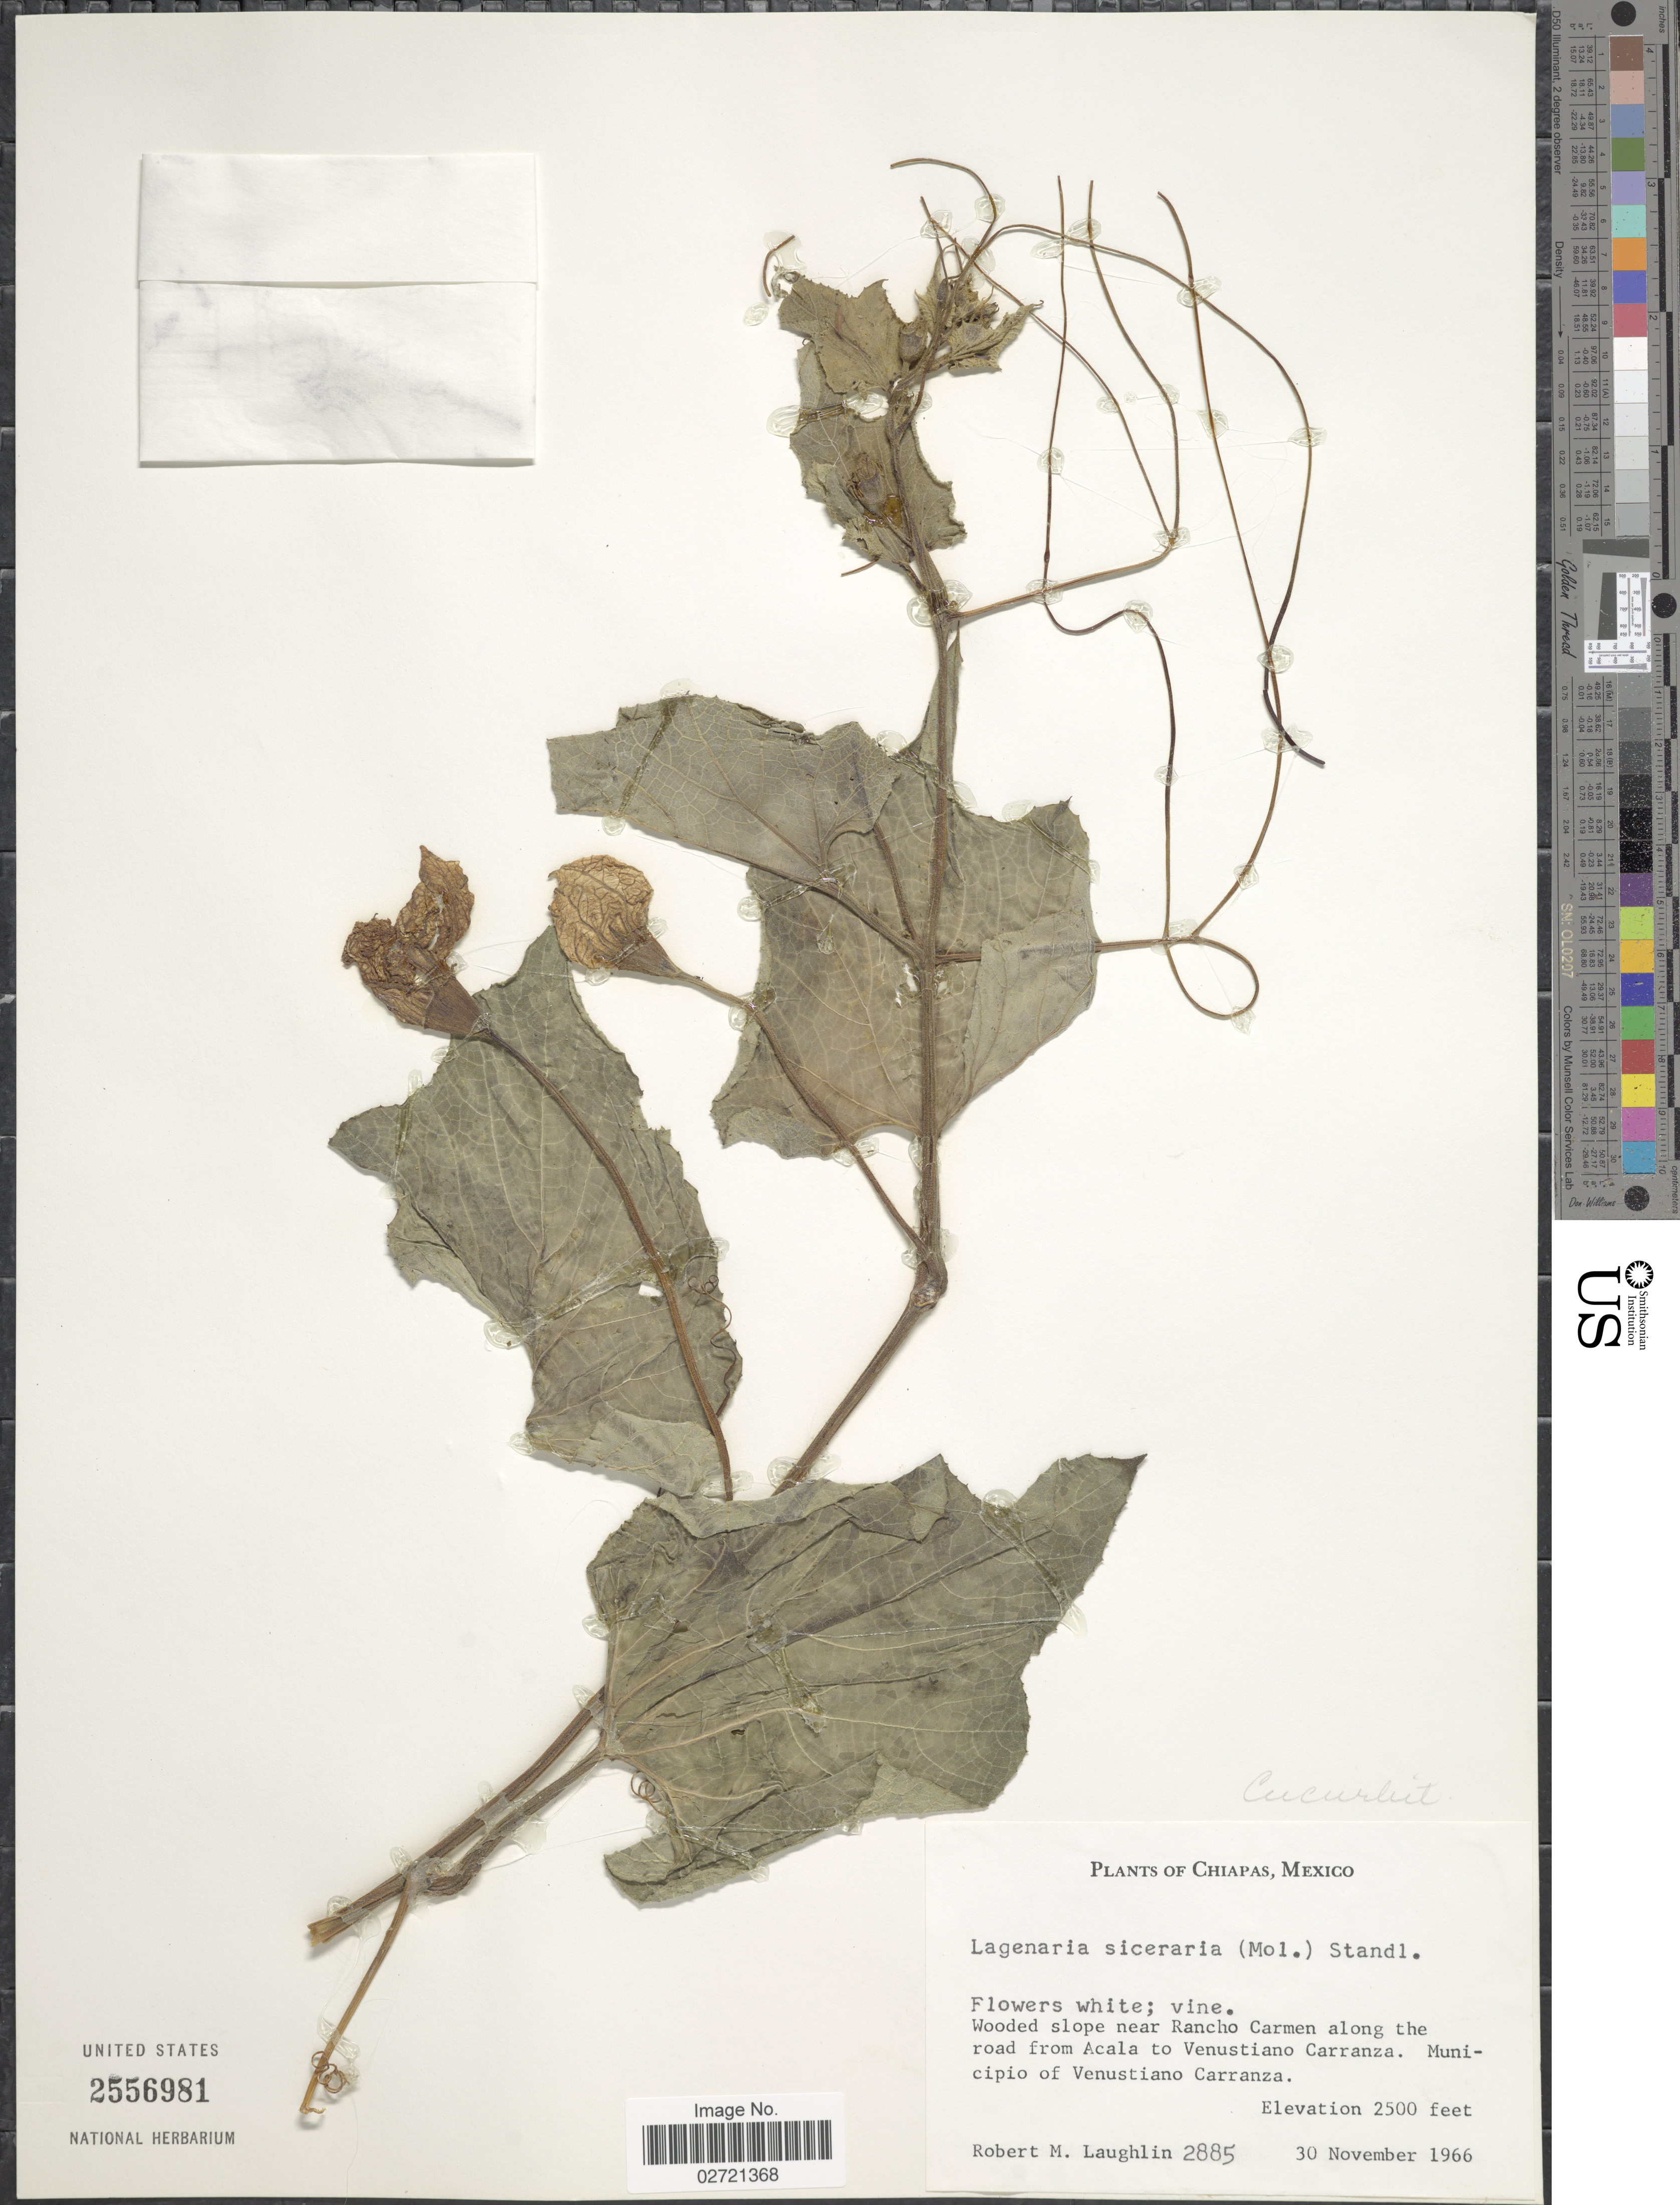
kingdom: Plantae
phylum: Tracheophyta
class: Magnoliopsida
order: Cucurbitales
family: Cucurbitaceae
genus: Lagenaria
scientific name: Lagenaria leucantha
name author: Rusby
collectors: R. M. Laughlin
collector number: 2885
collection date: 1966-11-30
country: Mexico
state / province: Chiapas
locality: Chiapas, Mexico, Wooded slope near Rancho Carmen along the road from Acala to Venustiano Carranza, Municipio of Venustiano Carranza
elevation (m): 762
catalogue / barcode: US 2556981